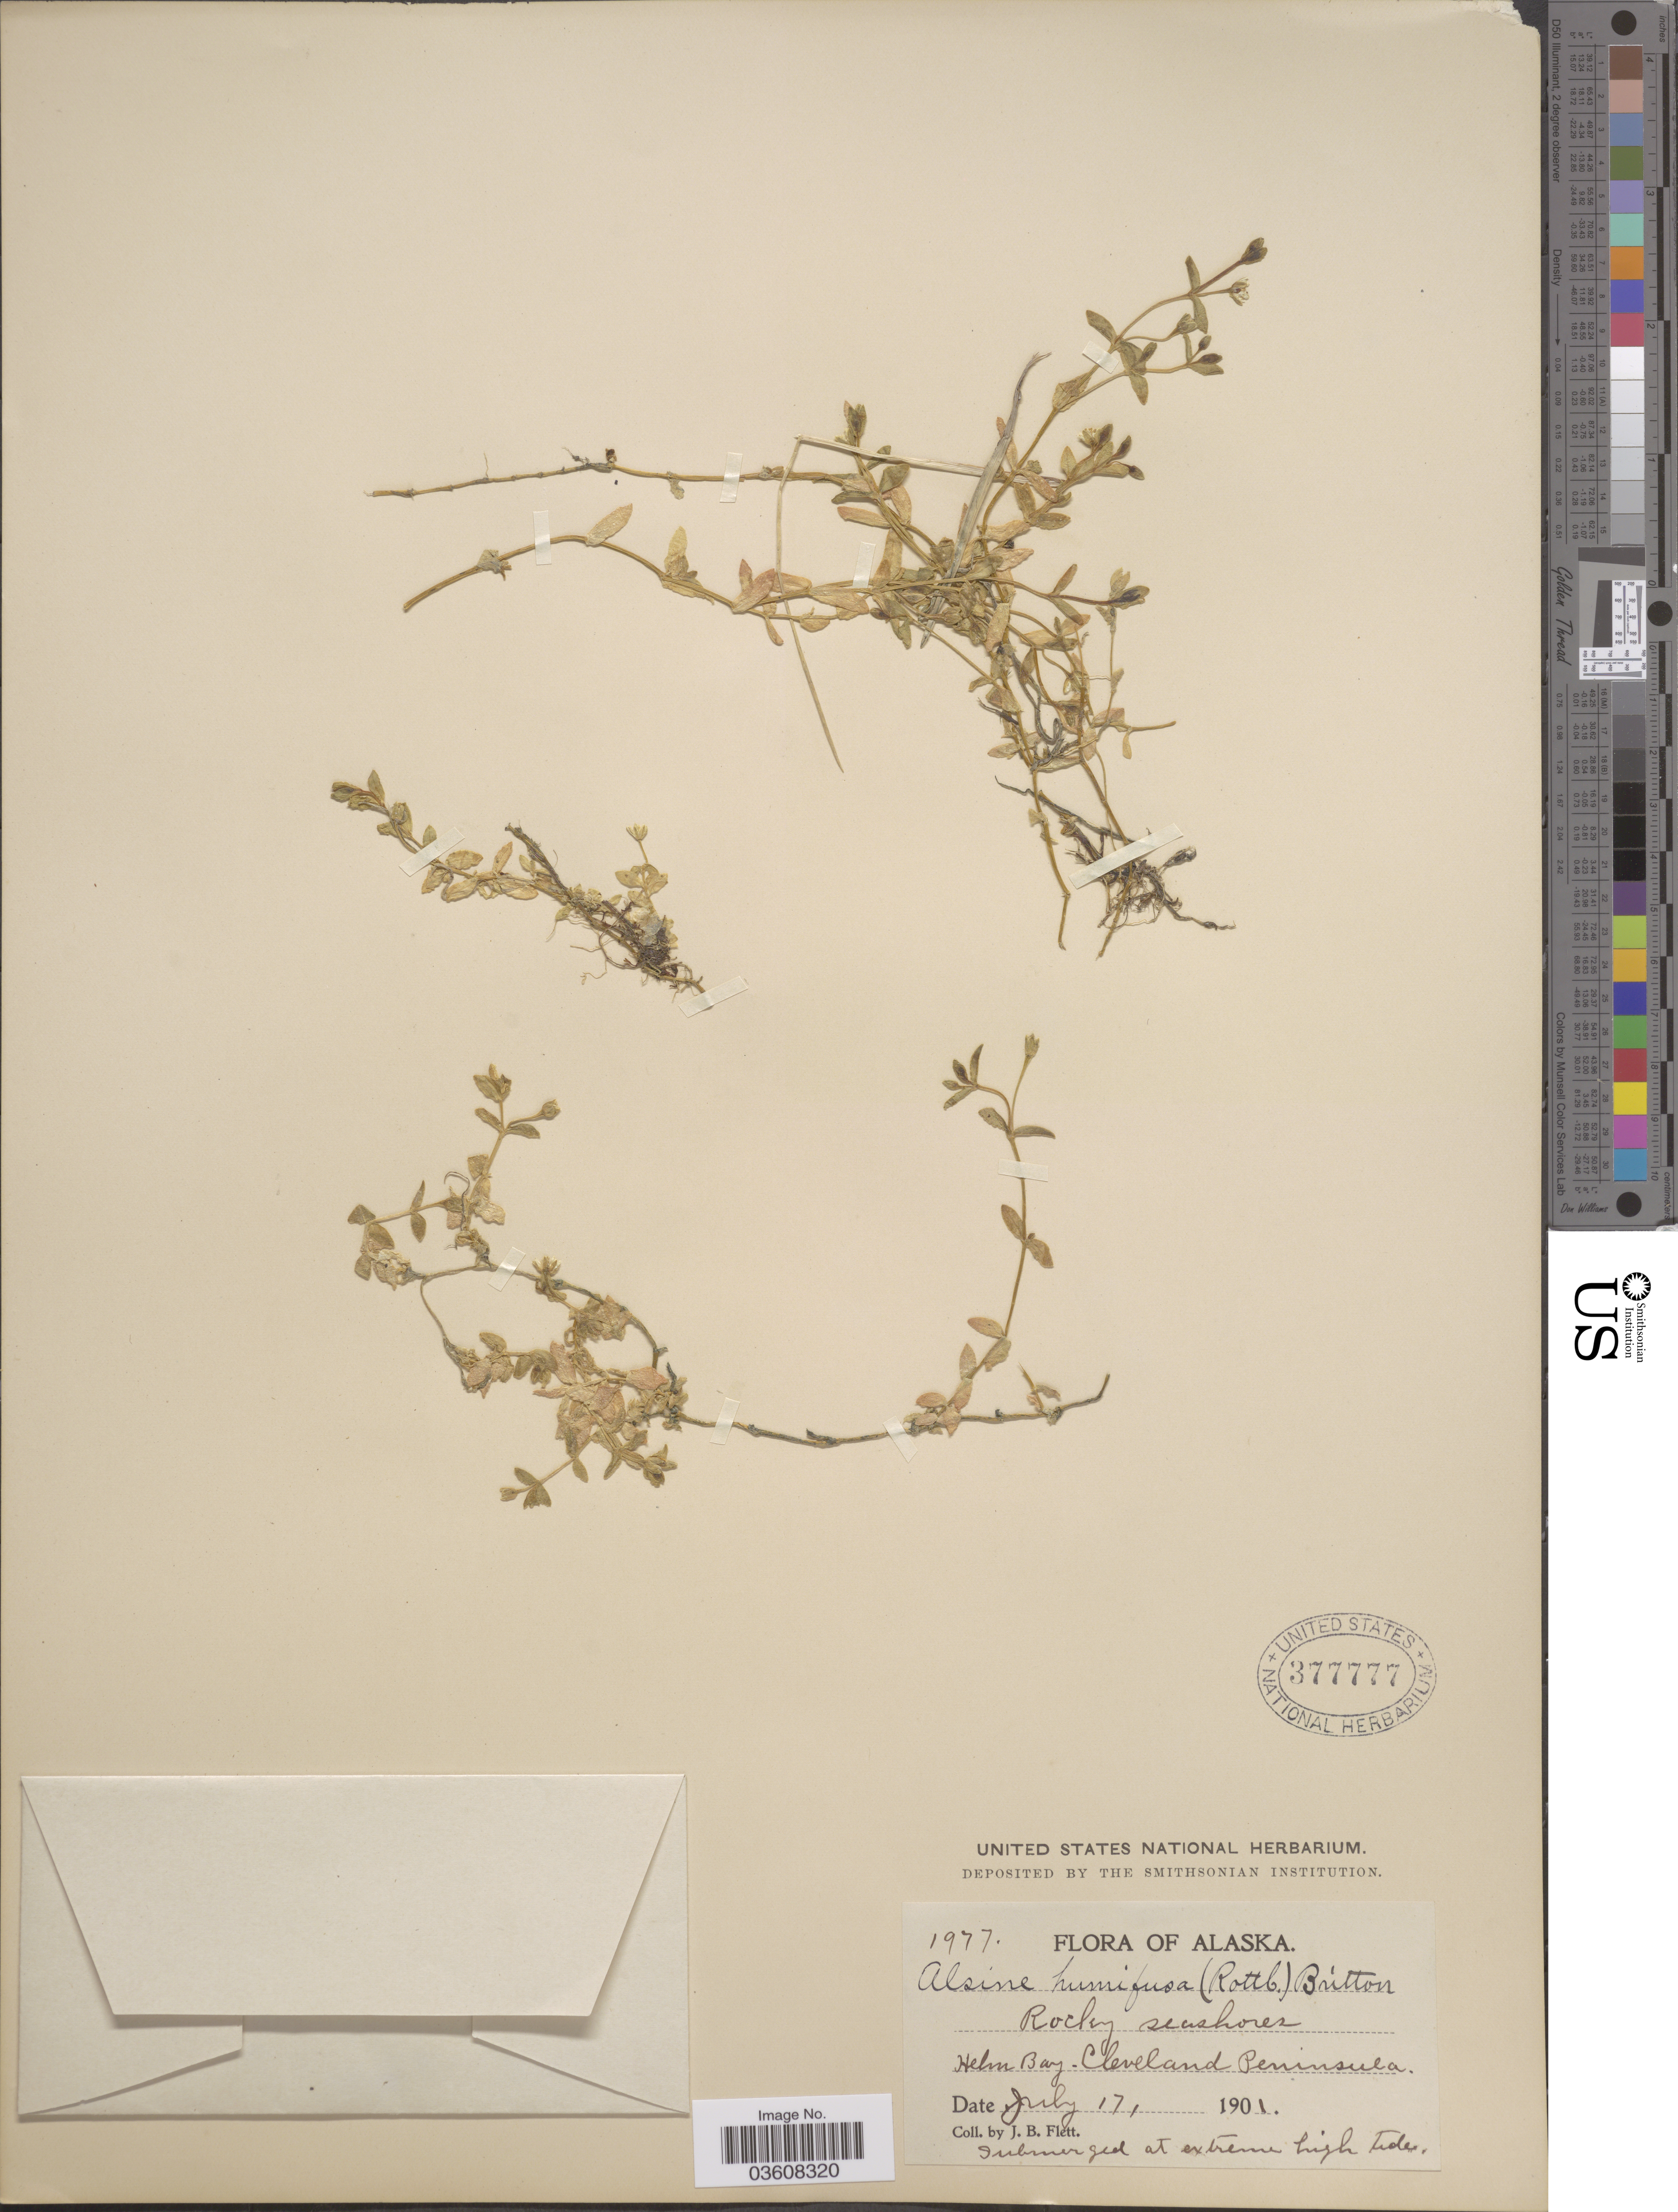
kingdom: Plantae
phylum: Tracheophyta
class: Magnoliopsida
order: Caryophyllales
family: Caryophyllaceae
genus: Stellaria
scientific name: Stellaria humifusa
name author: Rottb.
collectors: J. Flett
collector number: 1977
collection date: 1901-07-17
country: United States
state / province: Alaska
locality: Rocky seashores. Helm Bay. Cleveland Peninsula.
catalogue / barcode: US 377777